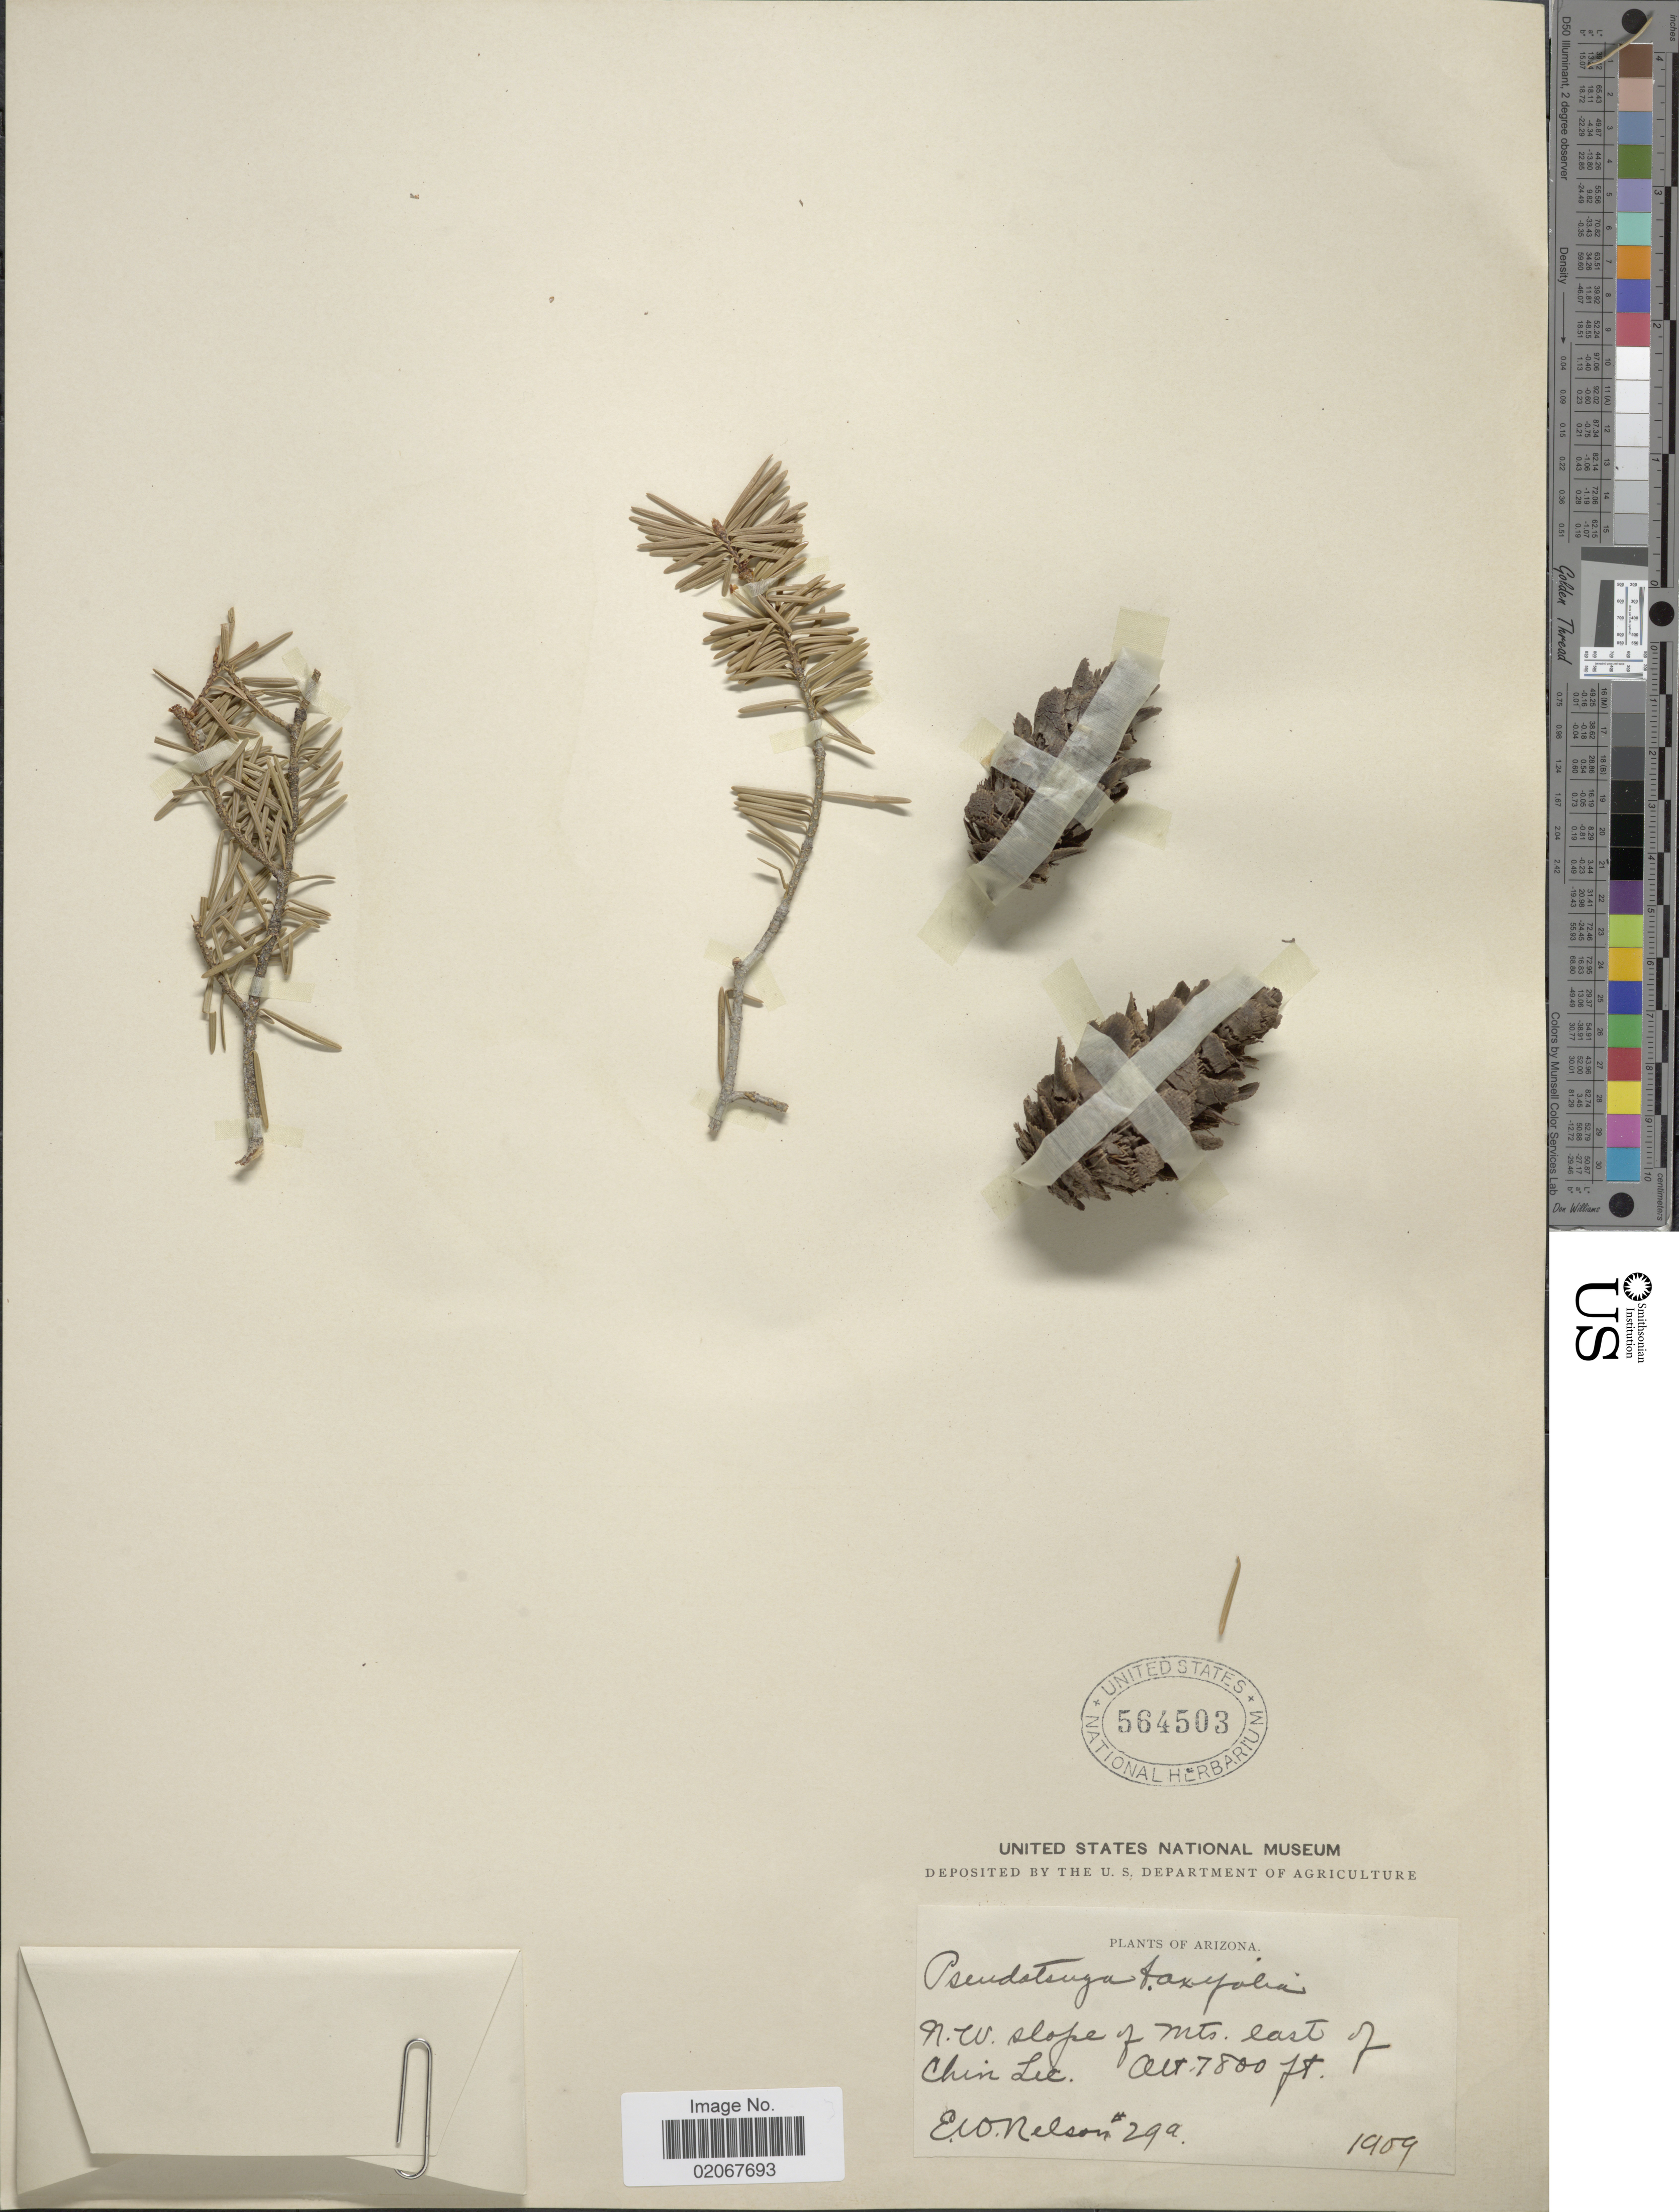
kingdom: Plantae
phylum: Tracheophyta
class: Pinopsida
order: Pinales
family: Pinaceae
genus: Pseudotsuga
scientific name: Pseudotsuga menziesii var. glauca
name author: (Beissn.) Franco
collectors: E. Nelson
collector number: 29a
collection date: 1909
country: United States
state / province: Arizona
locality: N. W. slope of Mts. east of Chin Lee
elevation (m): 2377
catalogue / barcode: US 564503